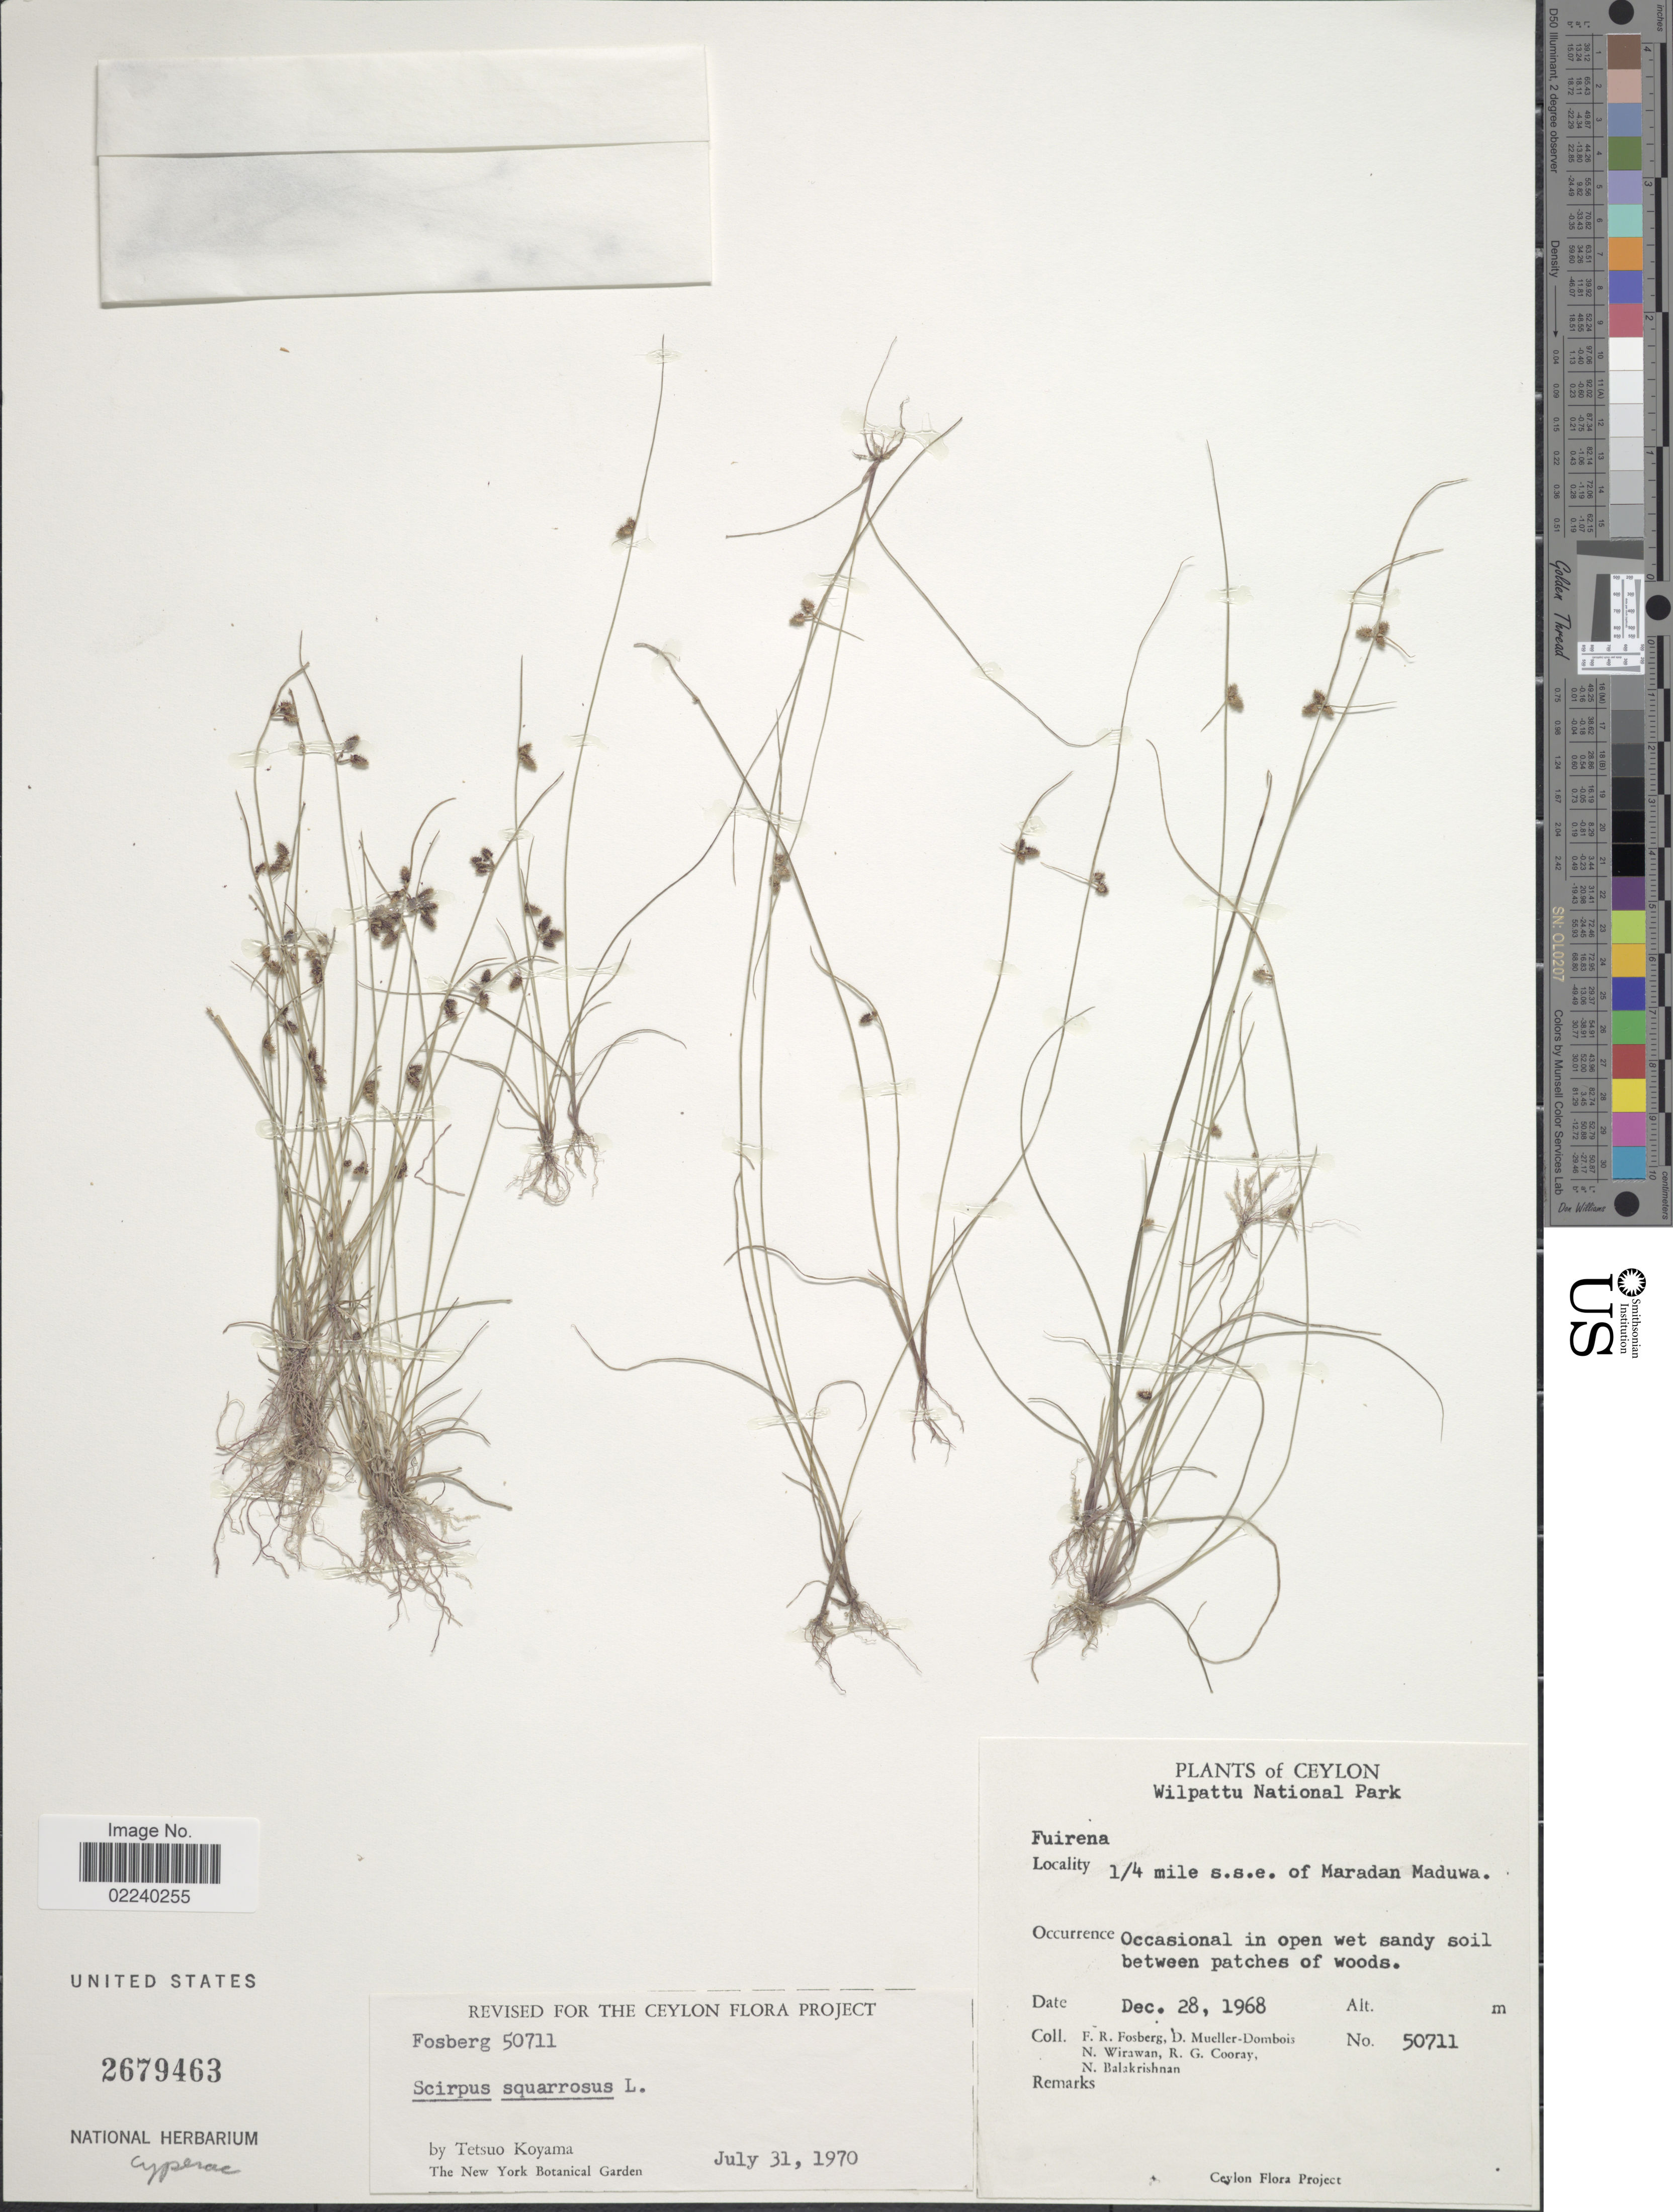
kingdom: Plantae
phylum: Tracheophyta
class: Liliopsida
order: Poales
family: Cyperaceae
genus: Cyperus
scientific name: Cyperus neochinensis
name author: (Tang & F.T. Wang) Bauters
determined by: Strong, M. T., (US), Smithsonian Institution - National Museum of Natural History (UNITED STATES)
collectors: F. R. Fosberg, D. Mueller-Dombois, N. Wirawan, R. Cooray & N. Balakrishnan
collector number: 50711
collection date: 1968-12-28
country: Sri Lanka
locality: Ceylon, 1/4 mile s.s.e of Maradan Maduwa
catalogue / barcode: US 2679463